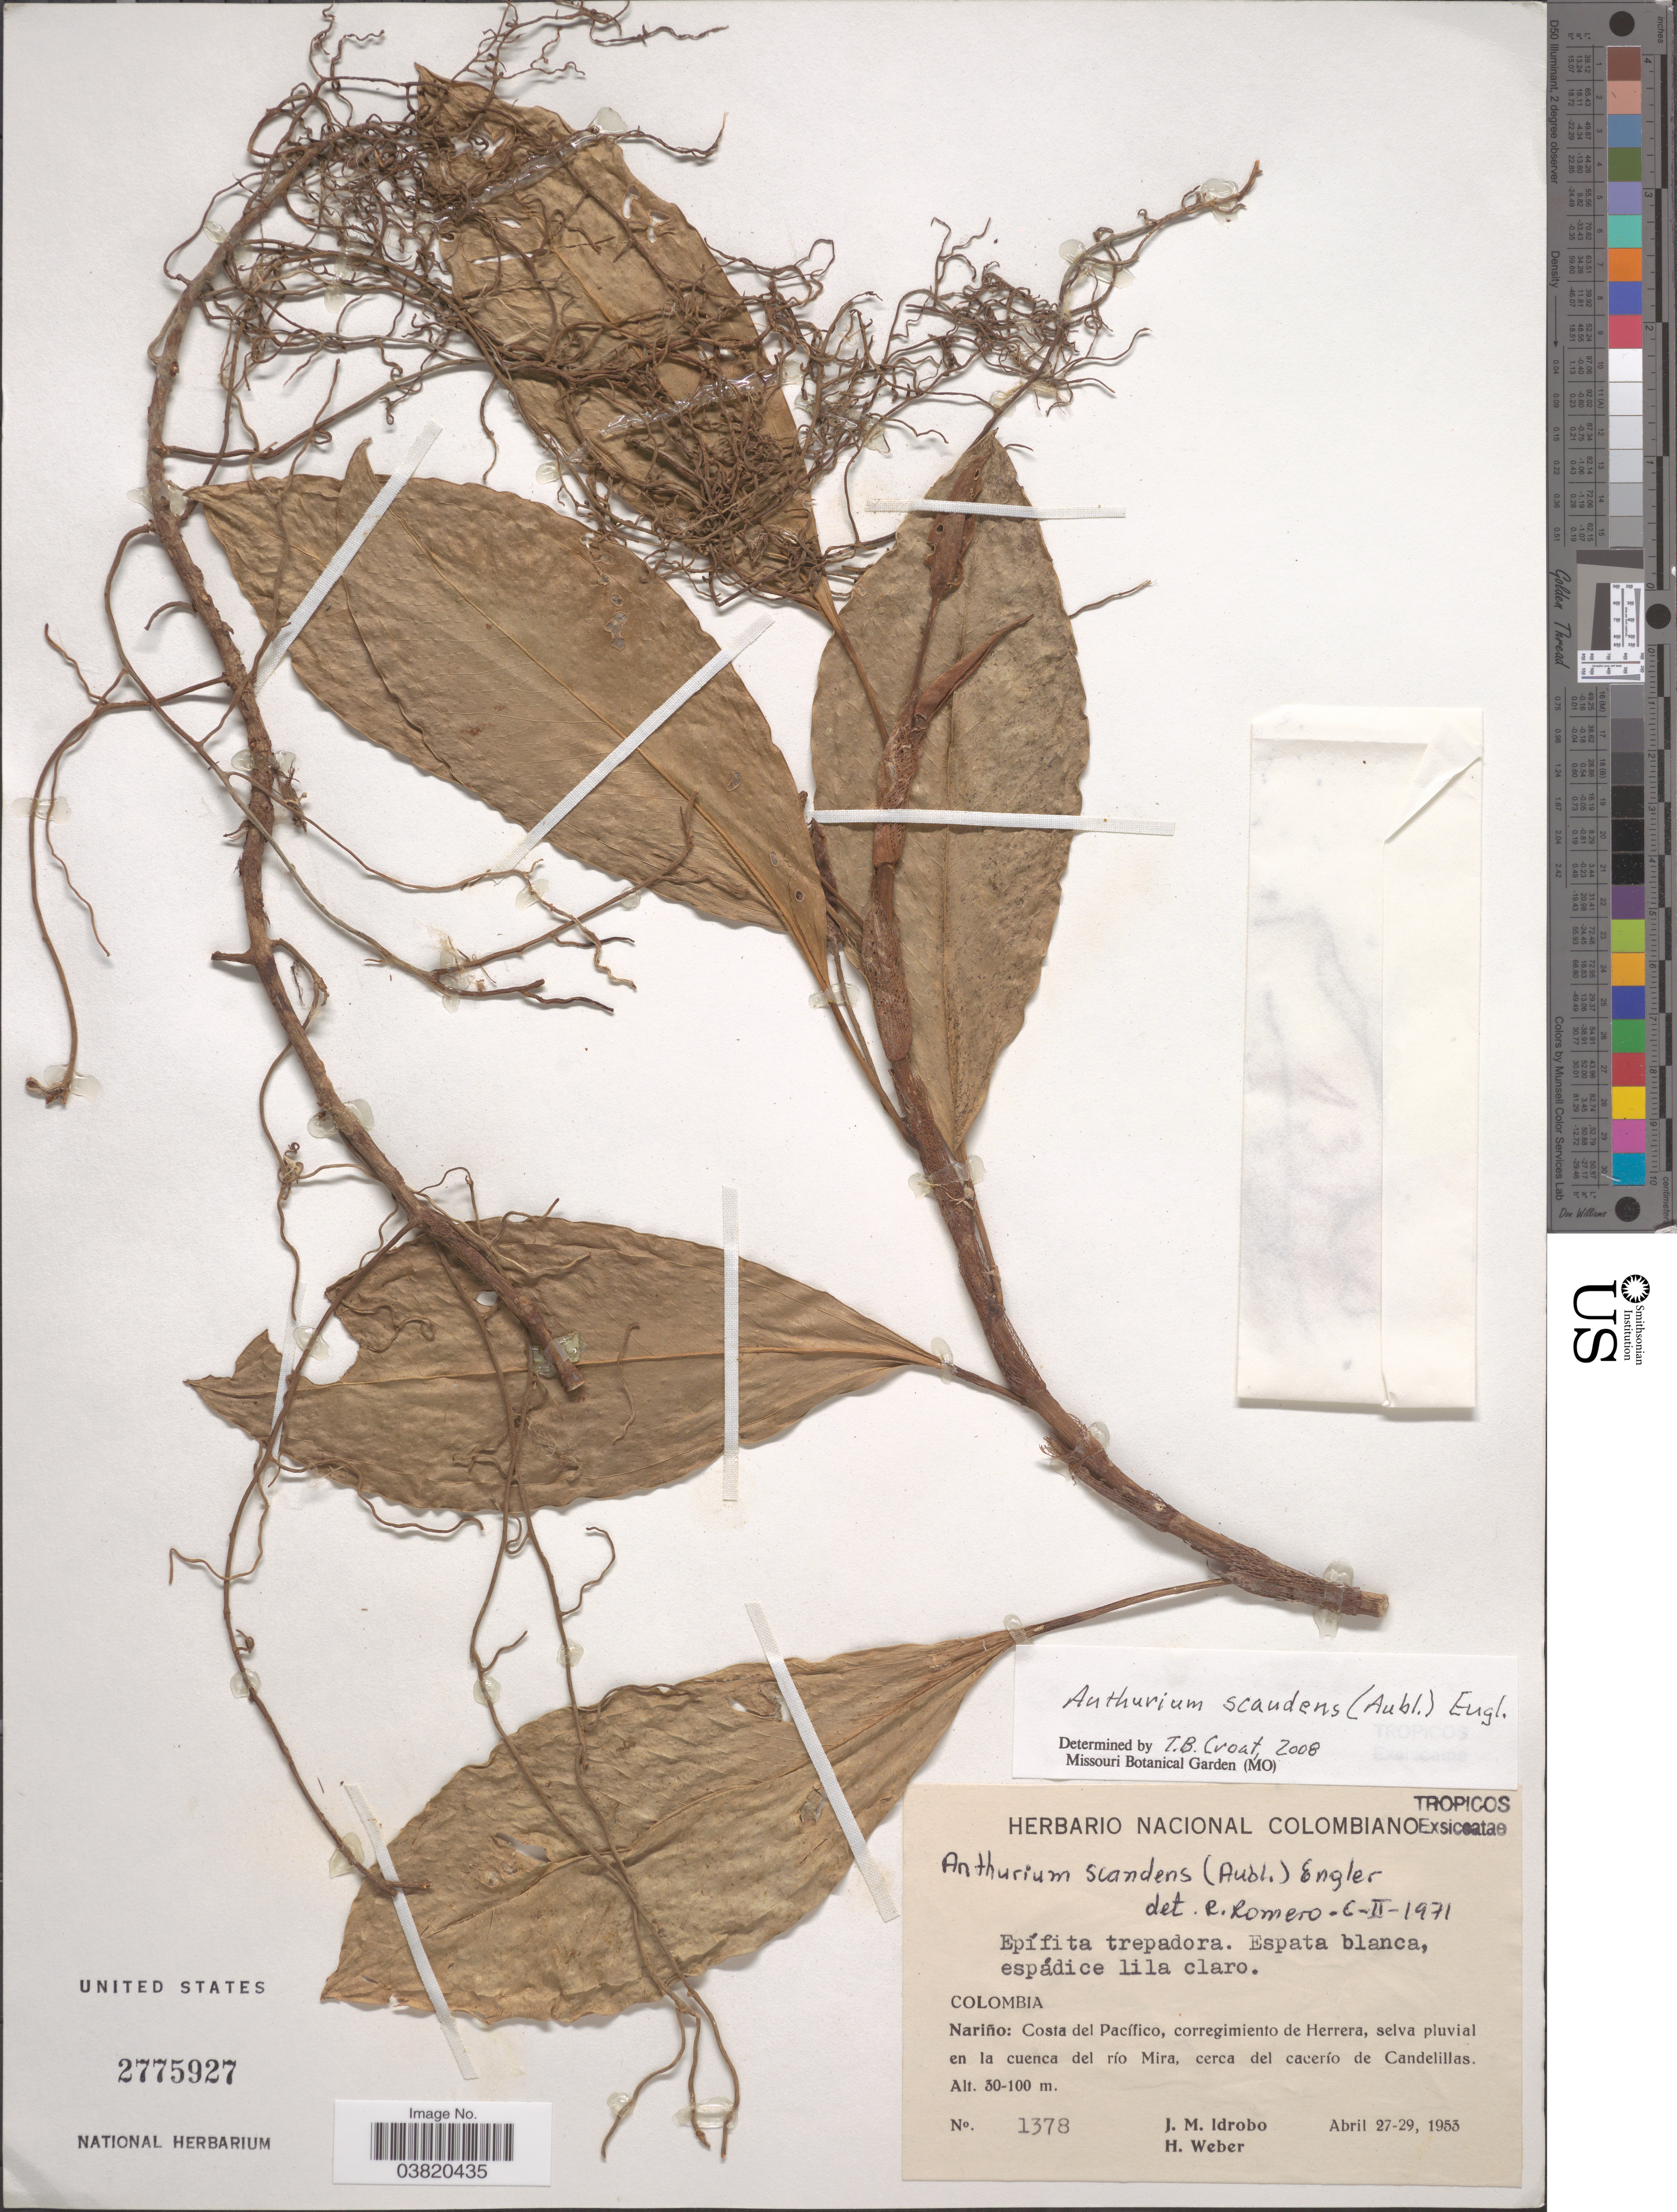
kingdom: Plantae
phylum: Tracheophyta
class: Liliopsida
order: Alismatales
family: Araceae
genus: Anthurium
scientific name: Anthurium scandens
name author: (Aubl.) Engl.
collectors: J. M. Idrobo & H. Weber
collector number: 1378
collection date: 1953-04-27/1953-04-29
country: Colombia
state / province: Nariño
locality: Costa del Pacífico, corregimiento de Herrera, selva pluvial en la cuenca del río Mira, cerca del cacerío de Candelillas.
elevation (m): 30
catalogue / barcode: US 2775927